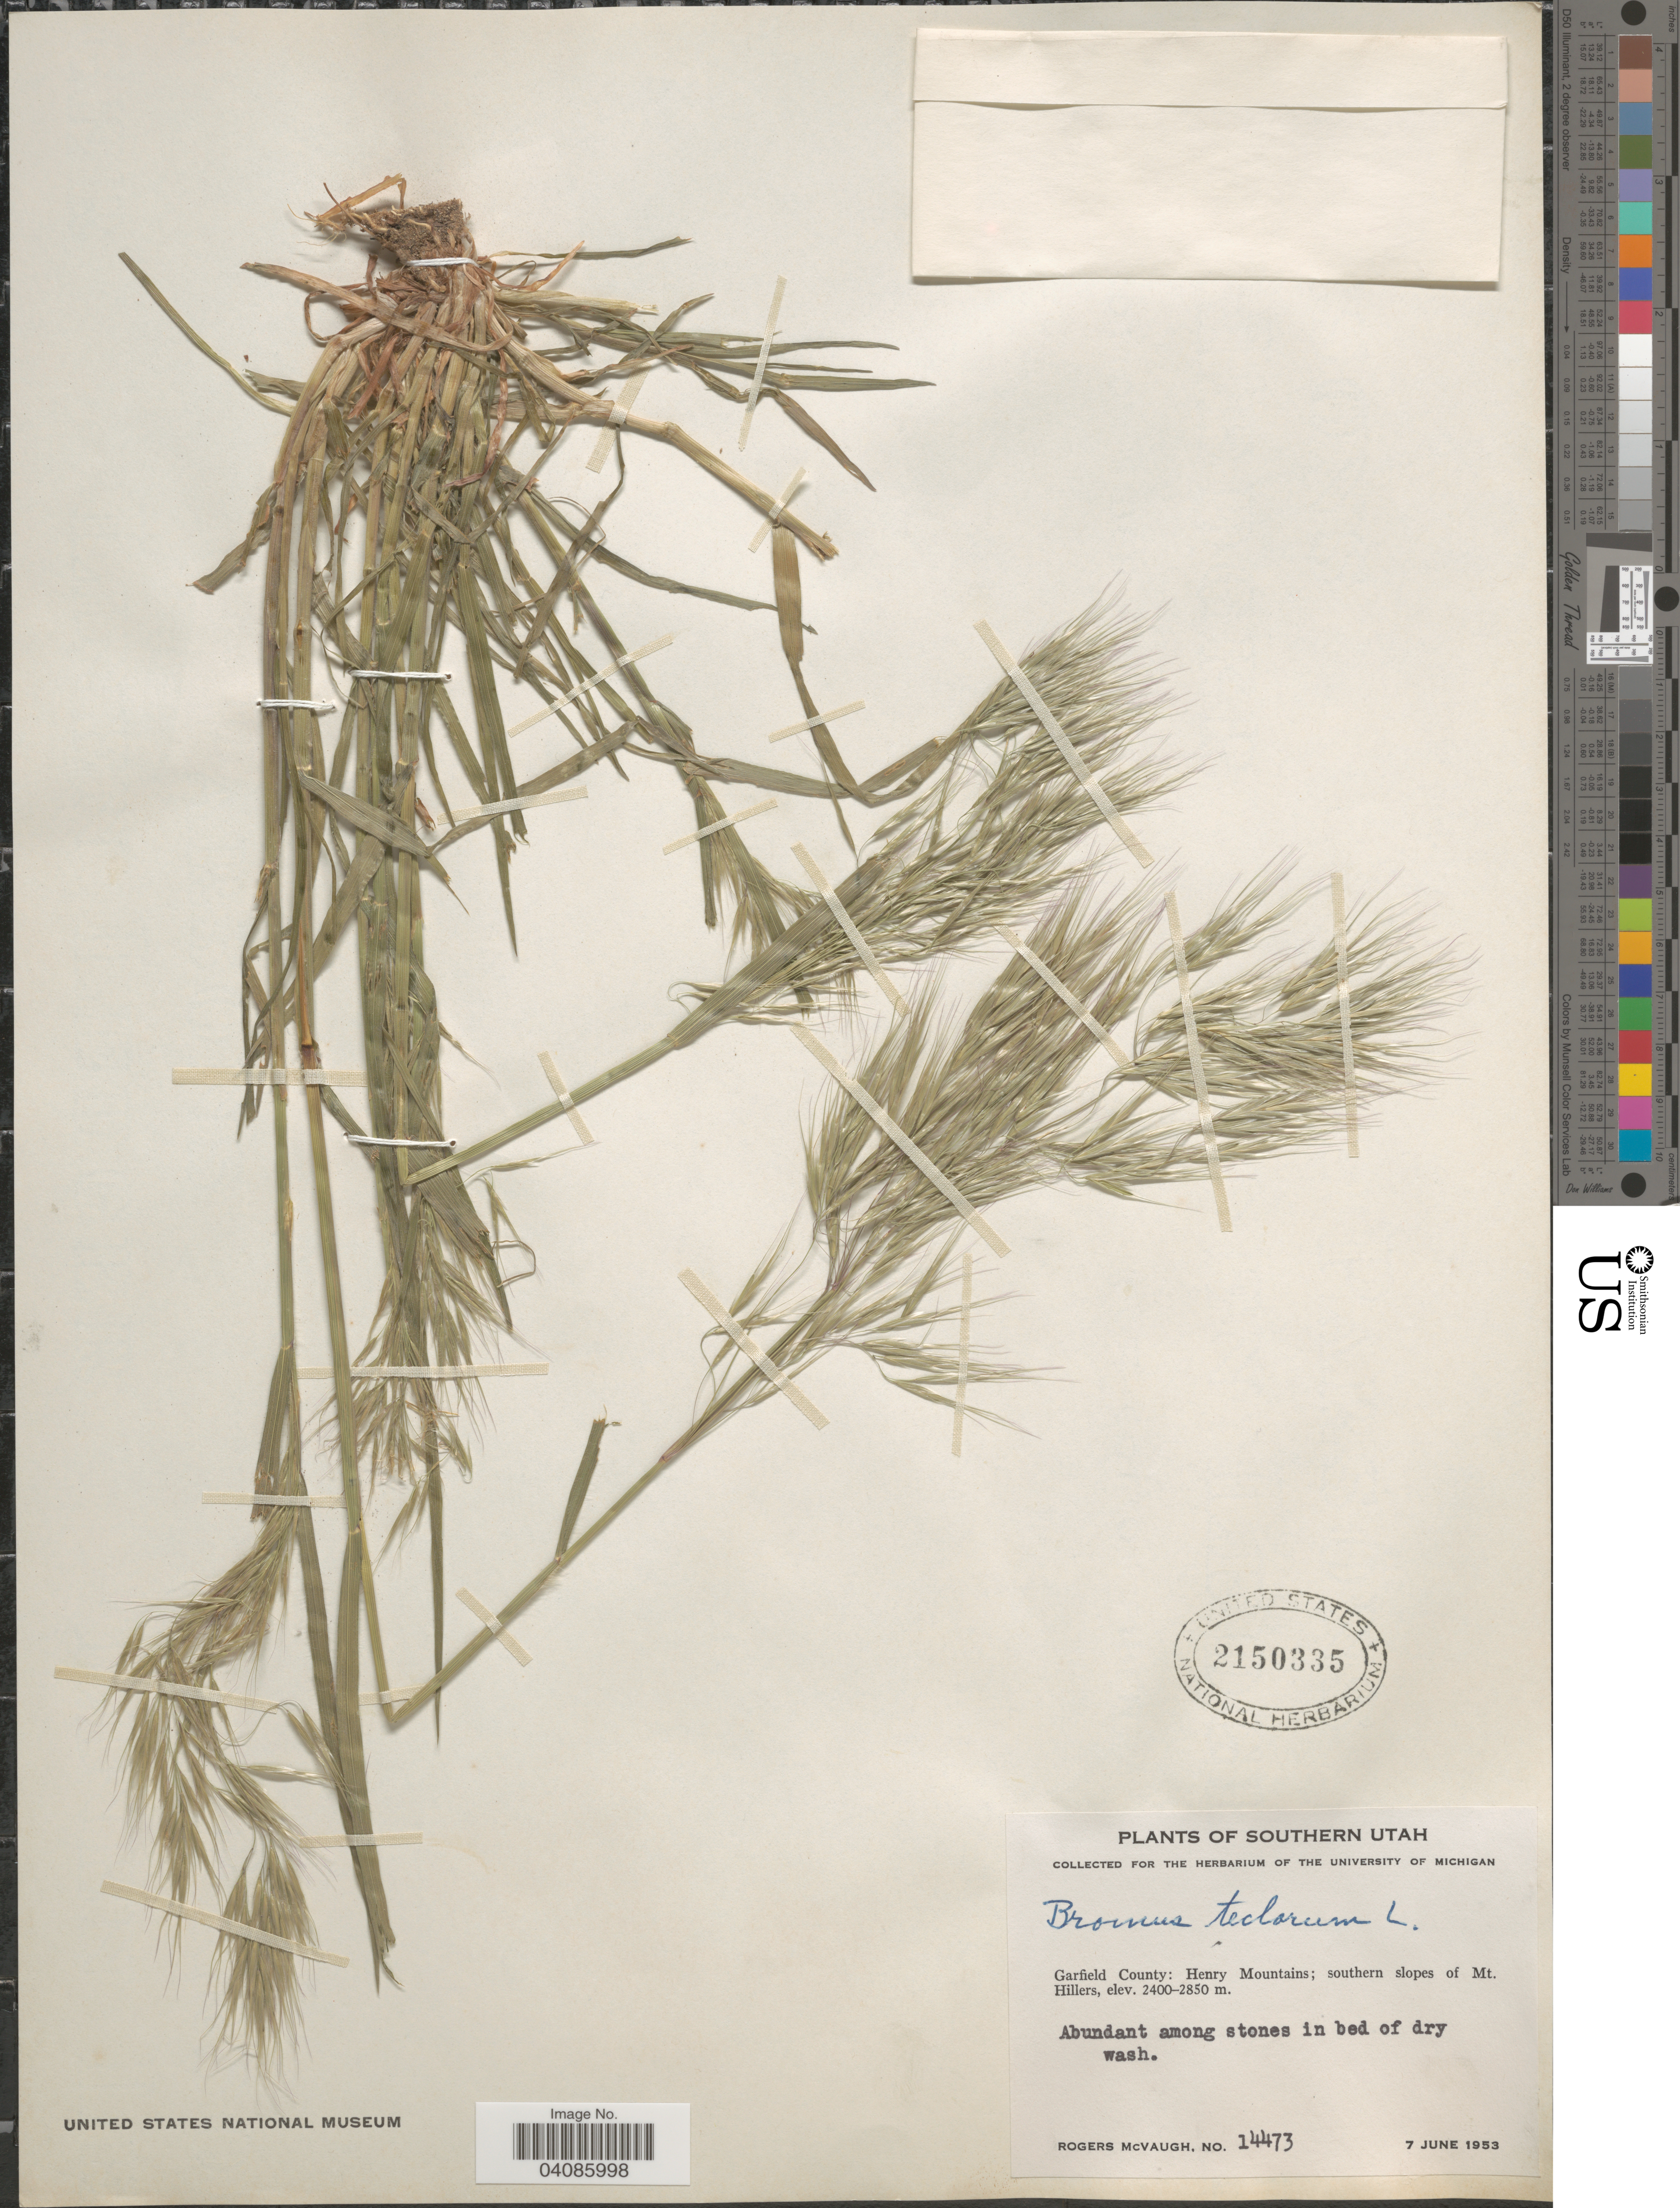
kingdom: Plantae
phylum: Tracheophyta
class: Liliopsida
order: Poales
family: Poaceae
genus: Bromus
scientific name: Bromus tectorum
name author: L.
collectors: R. McVaugh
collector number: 14473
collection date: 1953-06-07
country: United States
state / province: Utah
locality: Southern Utah. Garfield County: Henry Mountains; southern slopes of Mt. Hillers.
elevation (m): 2400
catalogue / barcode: US 2150335